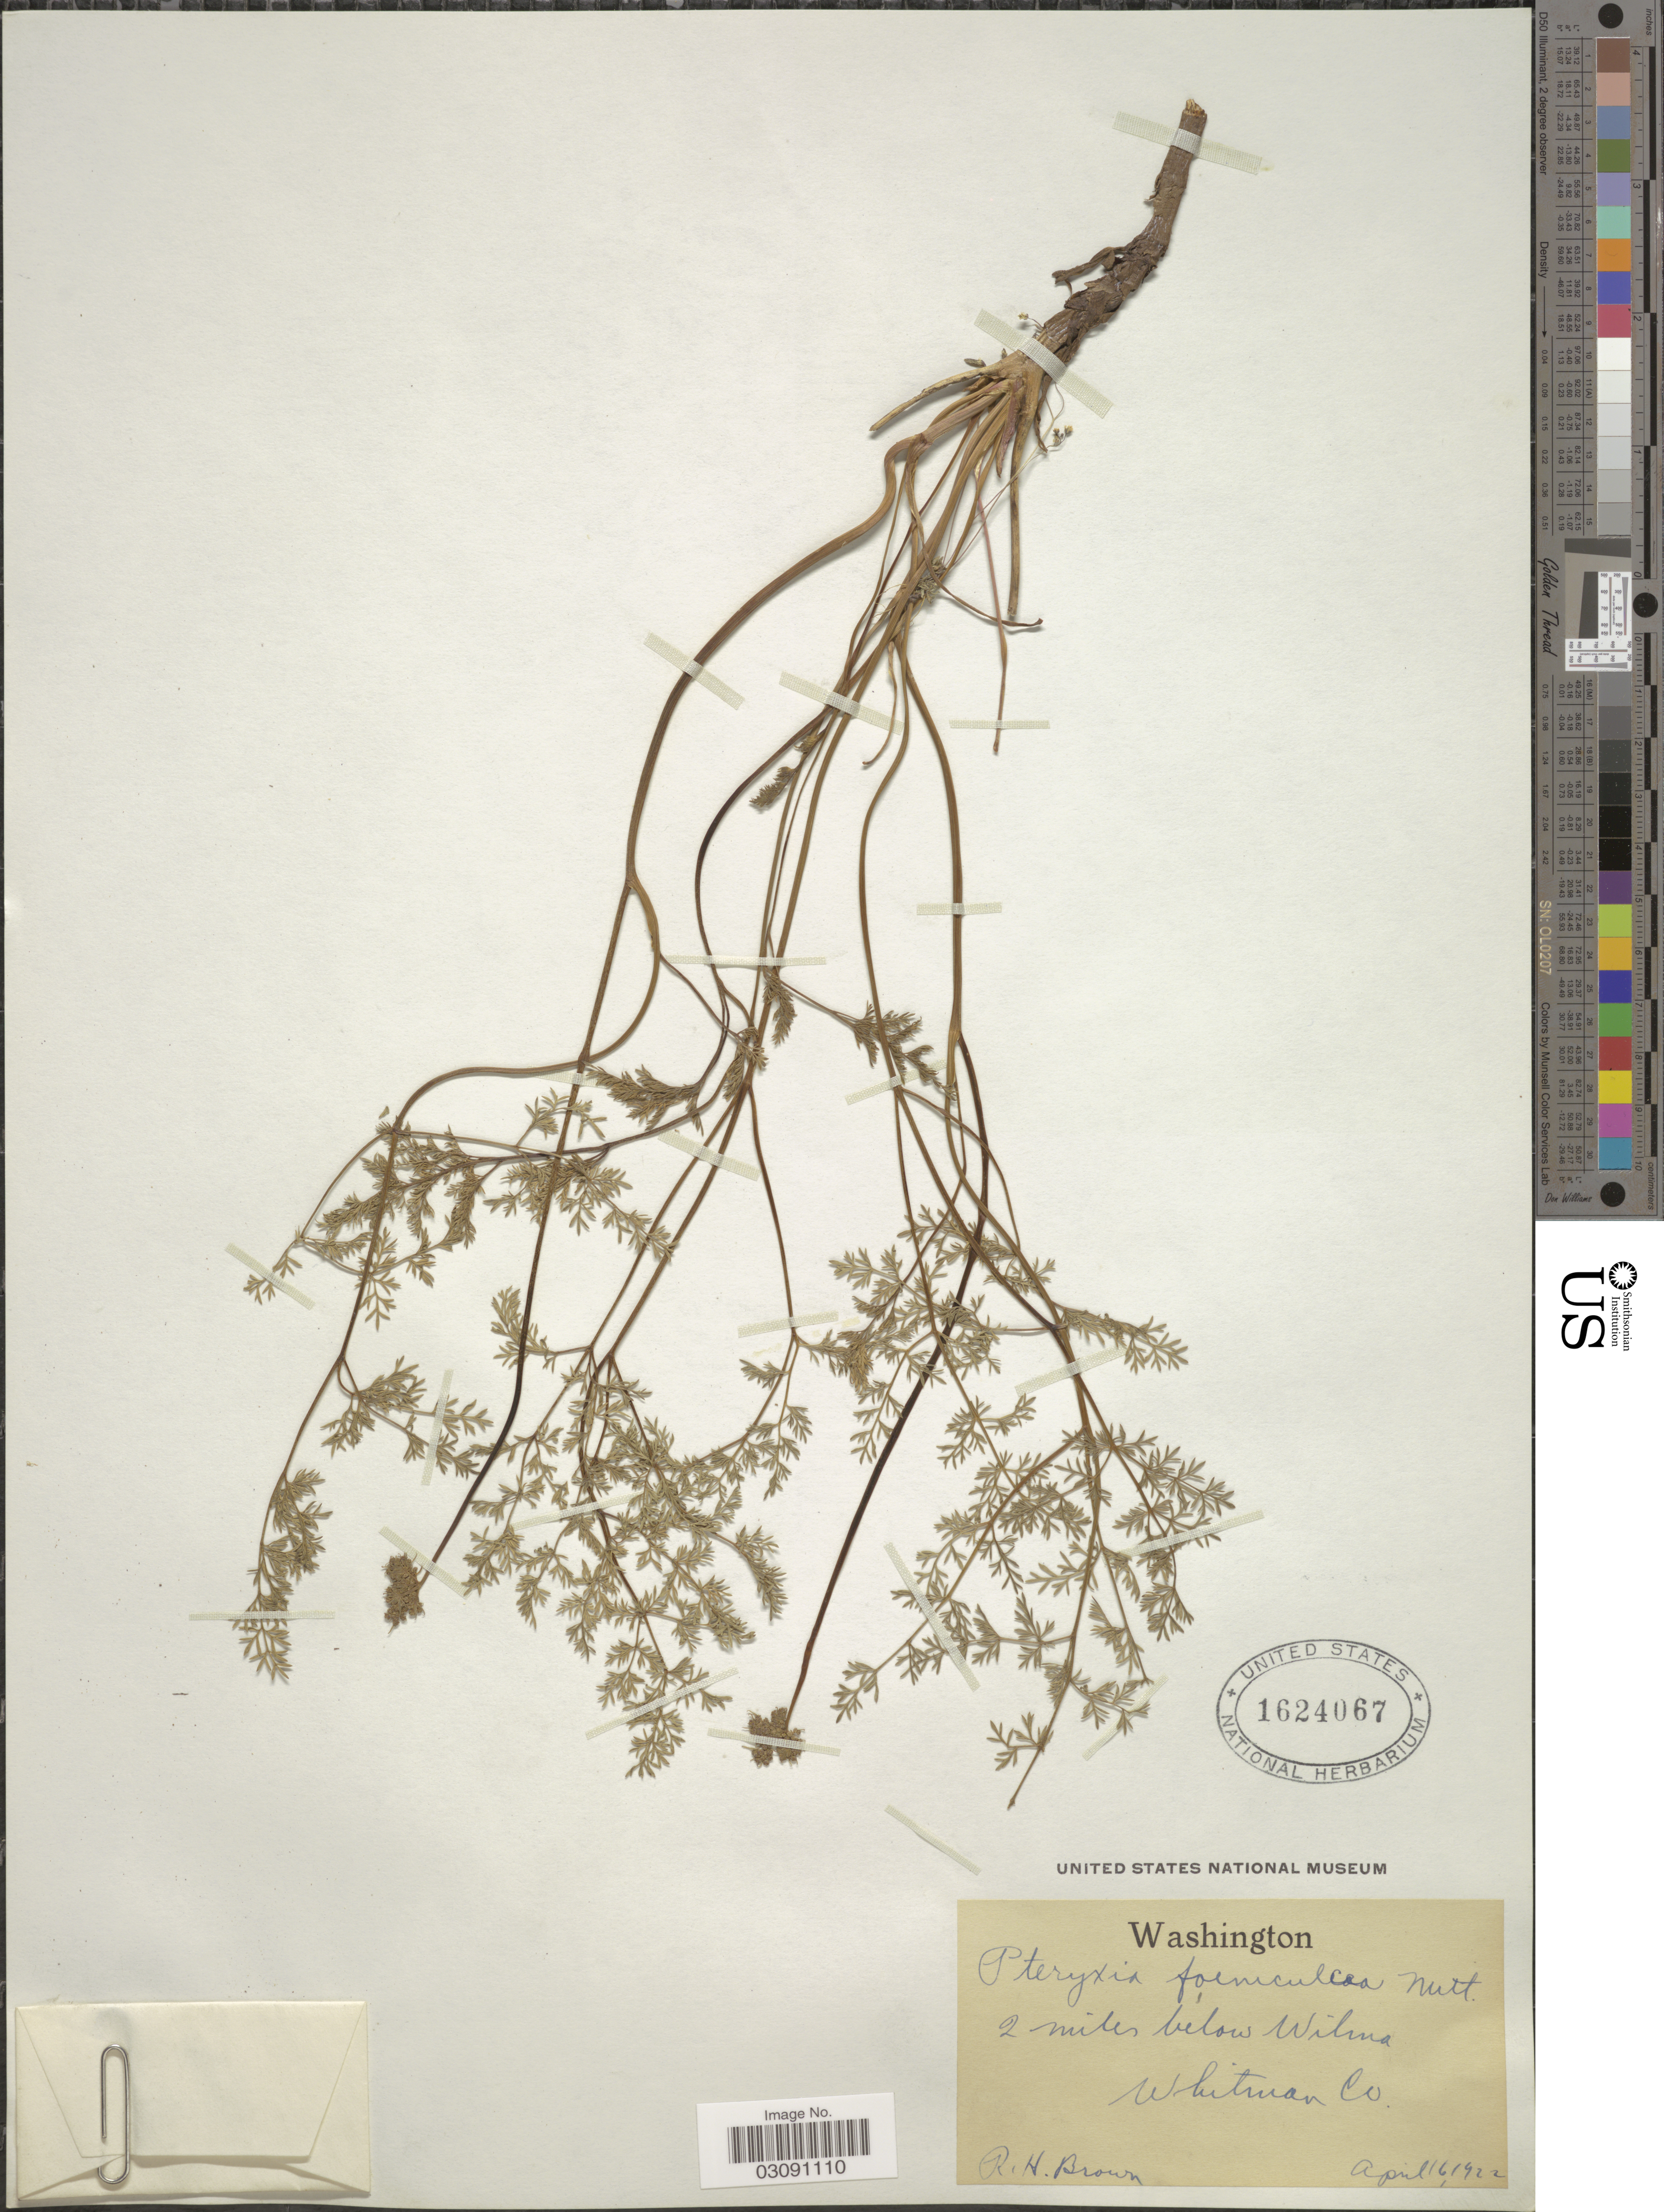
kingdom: Plantae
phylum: Tracheophyta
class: Magnoliopsida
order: Apiales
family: Apiaceae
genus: Pteryxia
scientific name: Pteryxia terebinthina var. foeniculacea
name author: (Torr. & A. Gray) Mathias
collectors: R. Brown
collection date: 1922-04-16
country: United States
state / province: Washington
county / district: Whitman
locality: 2 Miles below Wilma, Whitman Co.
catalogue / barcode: US 1624067